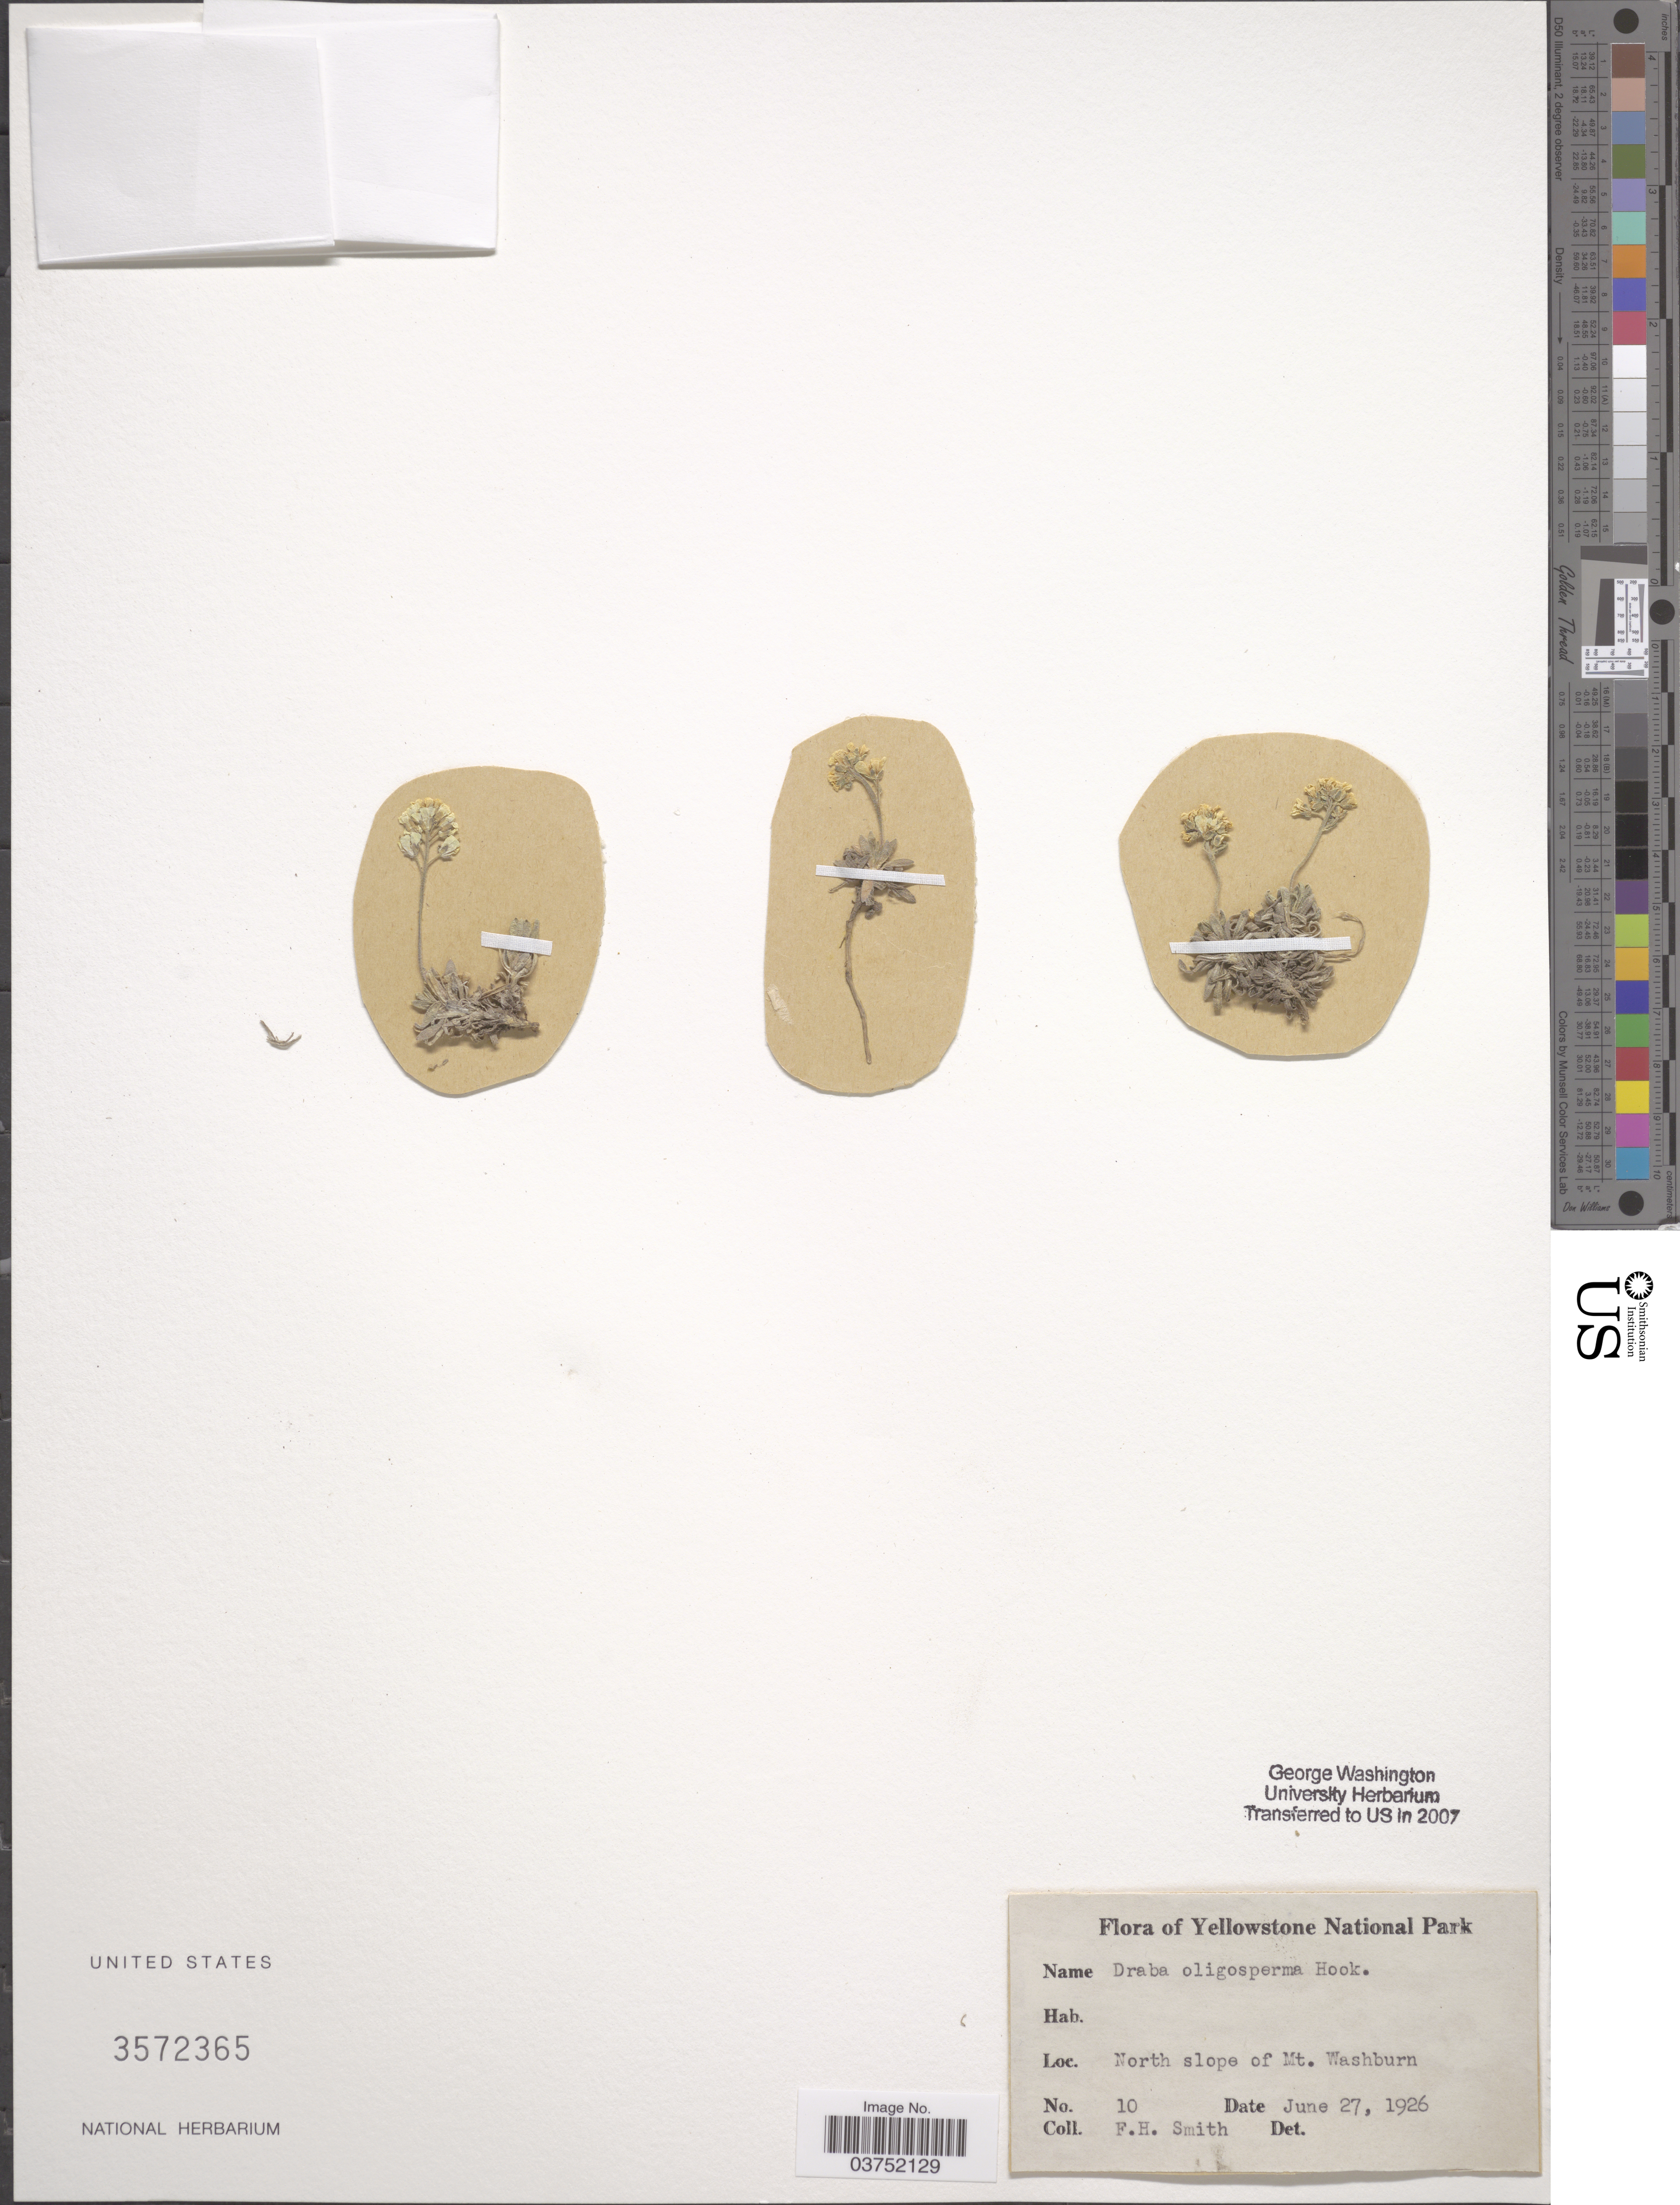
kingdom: Plantae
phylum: Tracheophyta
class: Magnoliopsida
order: Brassicales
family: Brassicaceae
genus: Draba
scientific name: Draba oligosperma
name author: Hook.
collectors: F. Smith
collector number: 10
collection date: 1926-06-27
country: United States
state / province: Wyoming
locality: Yellowstone National Park. North slope of Mt. Washburn.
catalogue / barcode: US 3572365